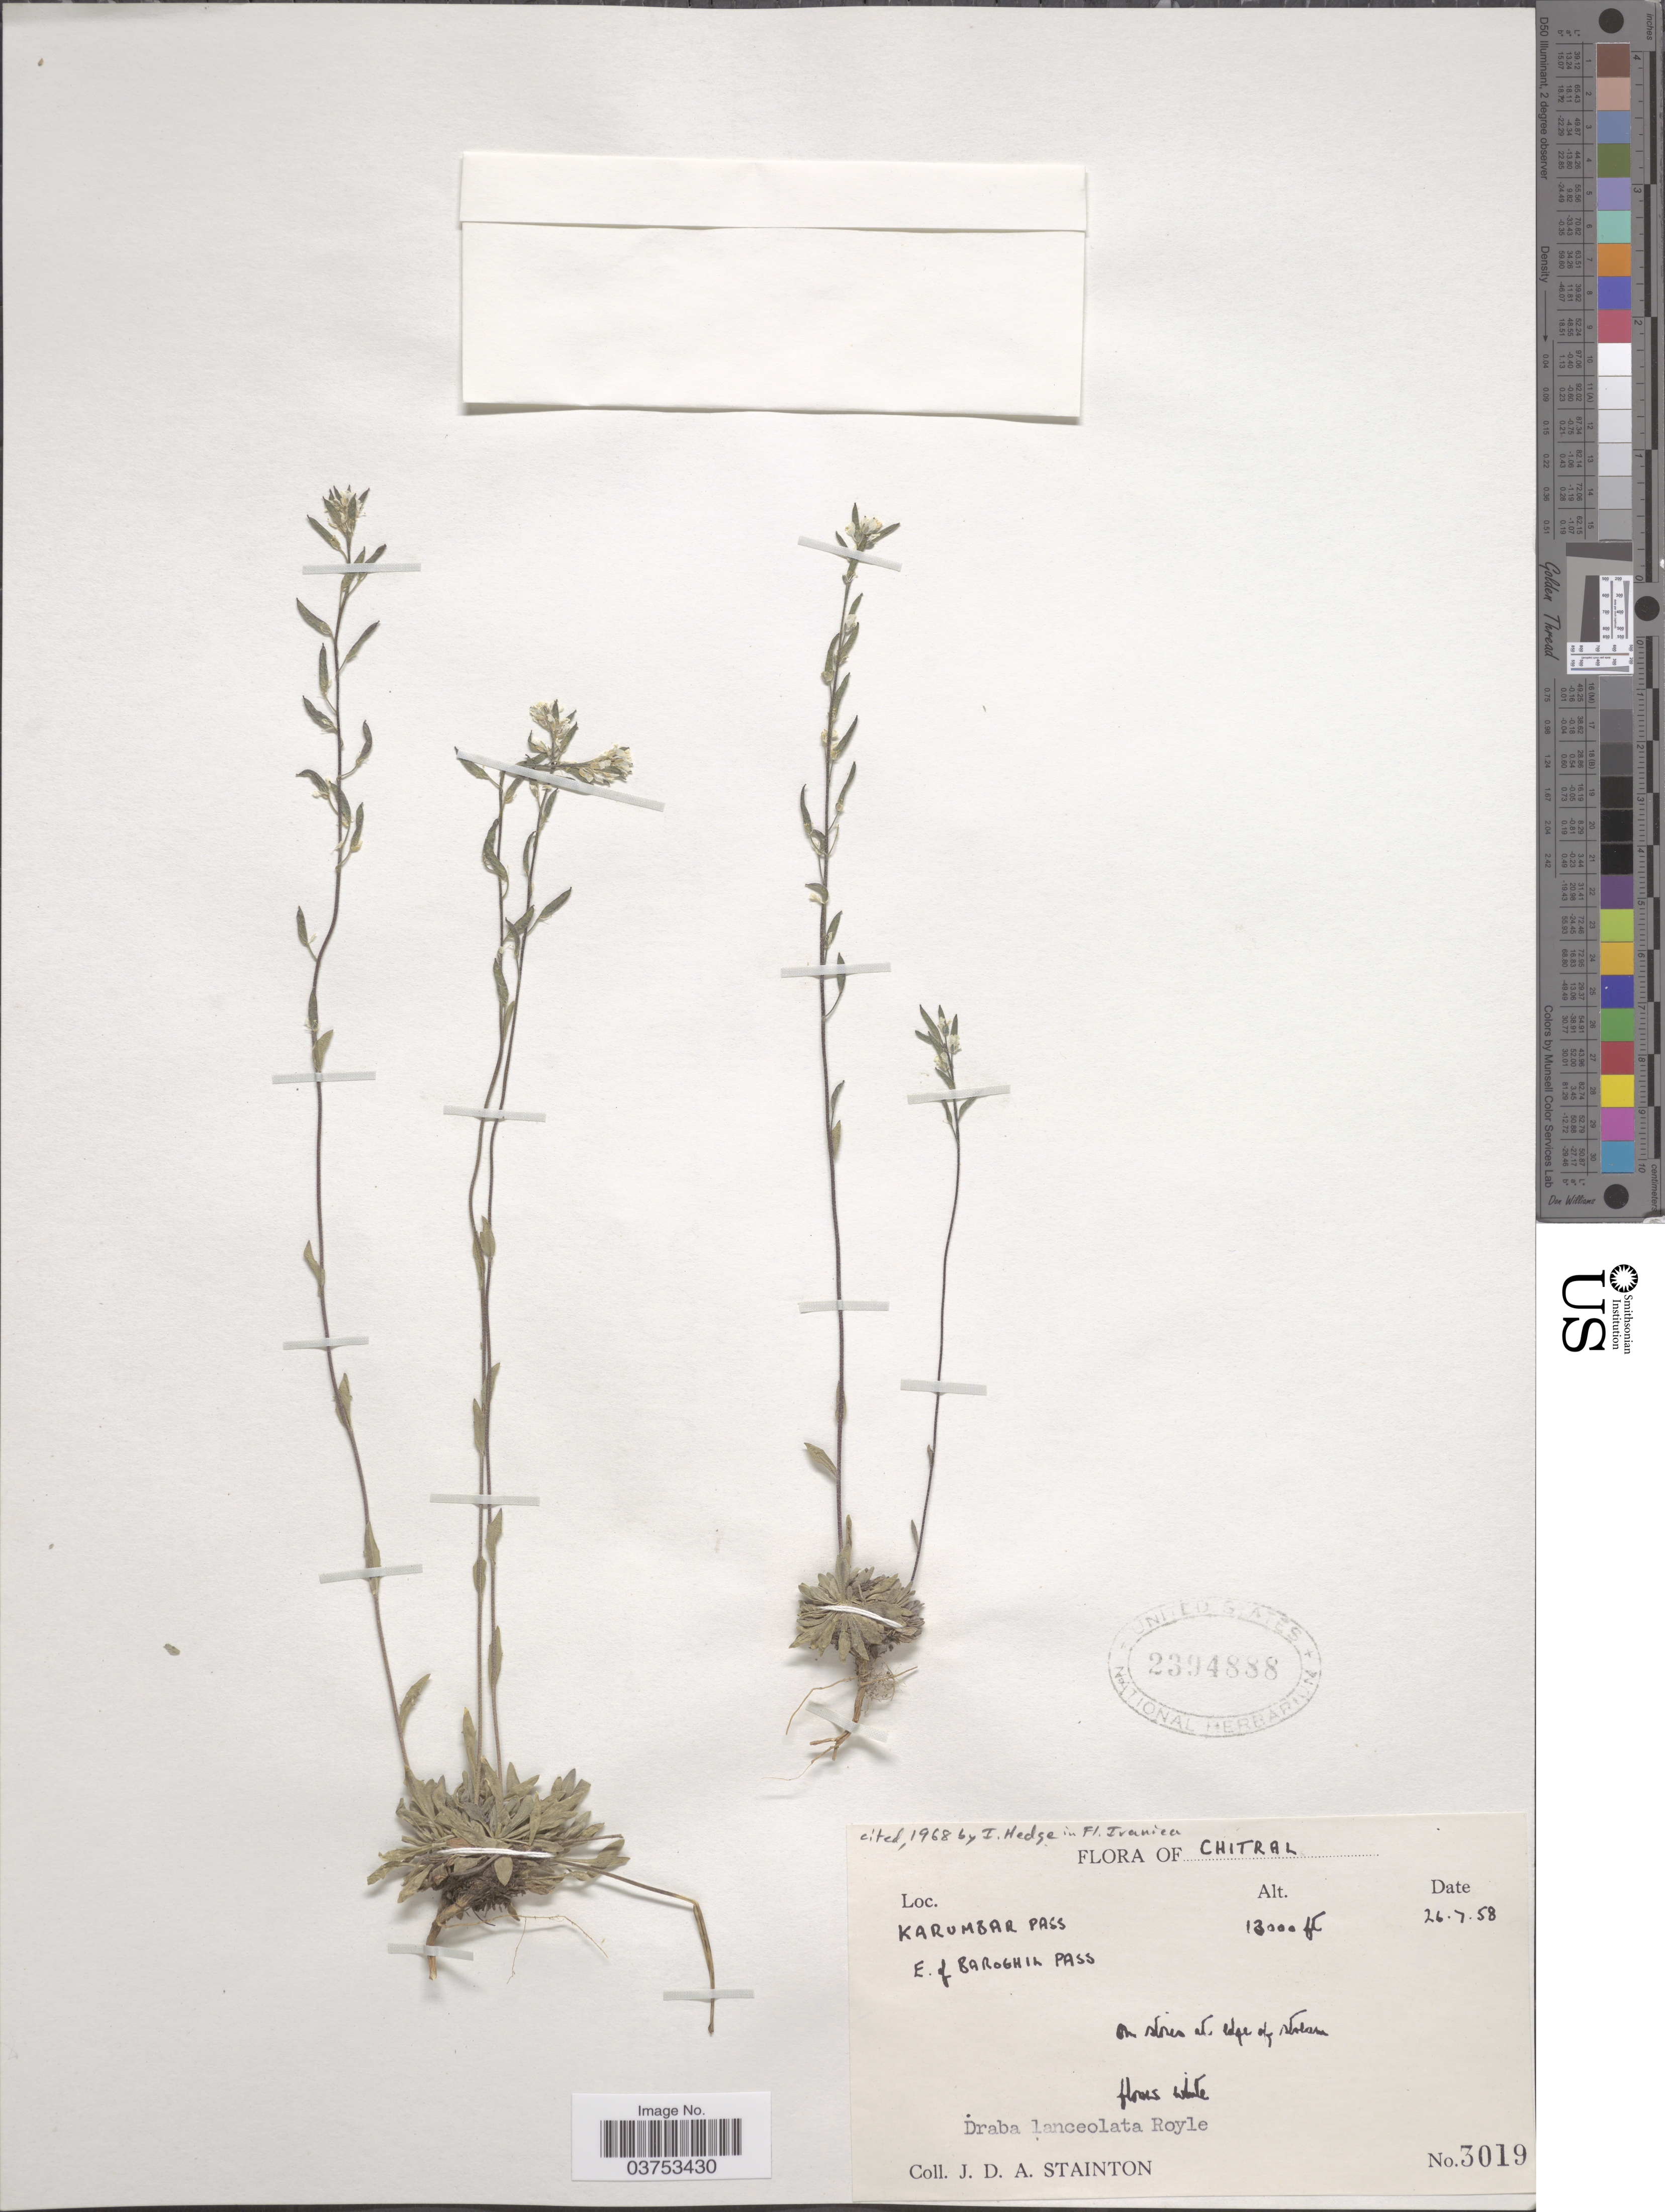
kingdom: Plantae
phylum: Tracheophyta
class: Magnoliopsida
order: Brassicales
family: Brassicaceae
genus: Draba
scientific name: Draba lanceolata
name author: Royle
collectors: J. Stainton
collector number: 3019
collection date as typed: Transcribed d/m/y: 26/7/58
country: Pakistan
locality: Chitral. Karumbar Pass E. of Baroghil Pass. On [illegible text] at, edge of Volcan.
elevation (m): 3962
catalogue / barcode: US 2394888